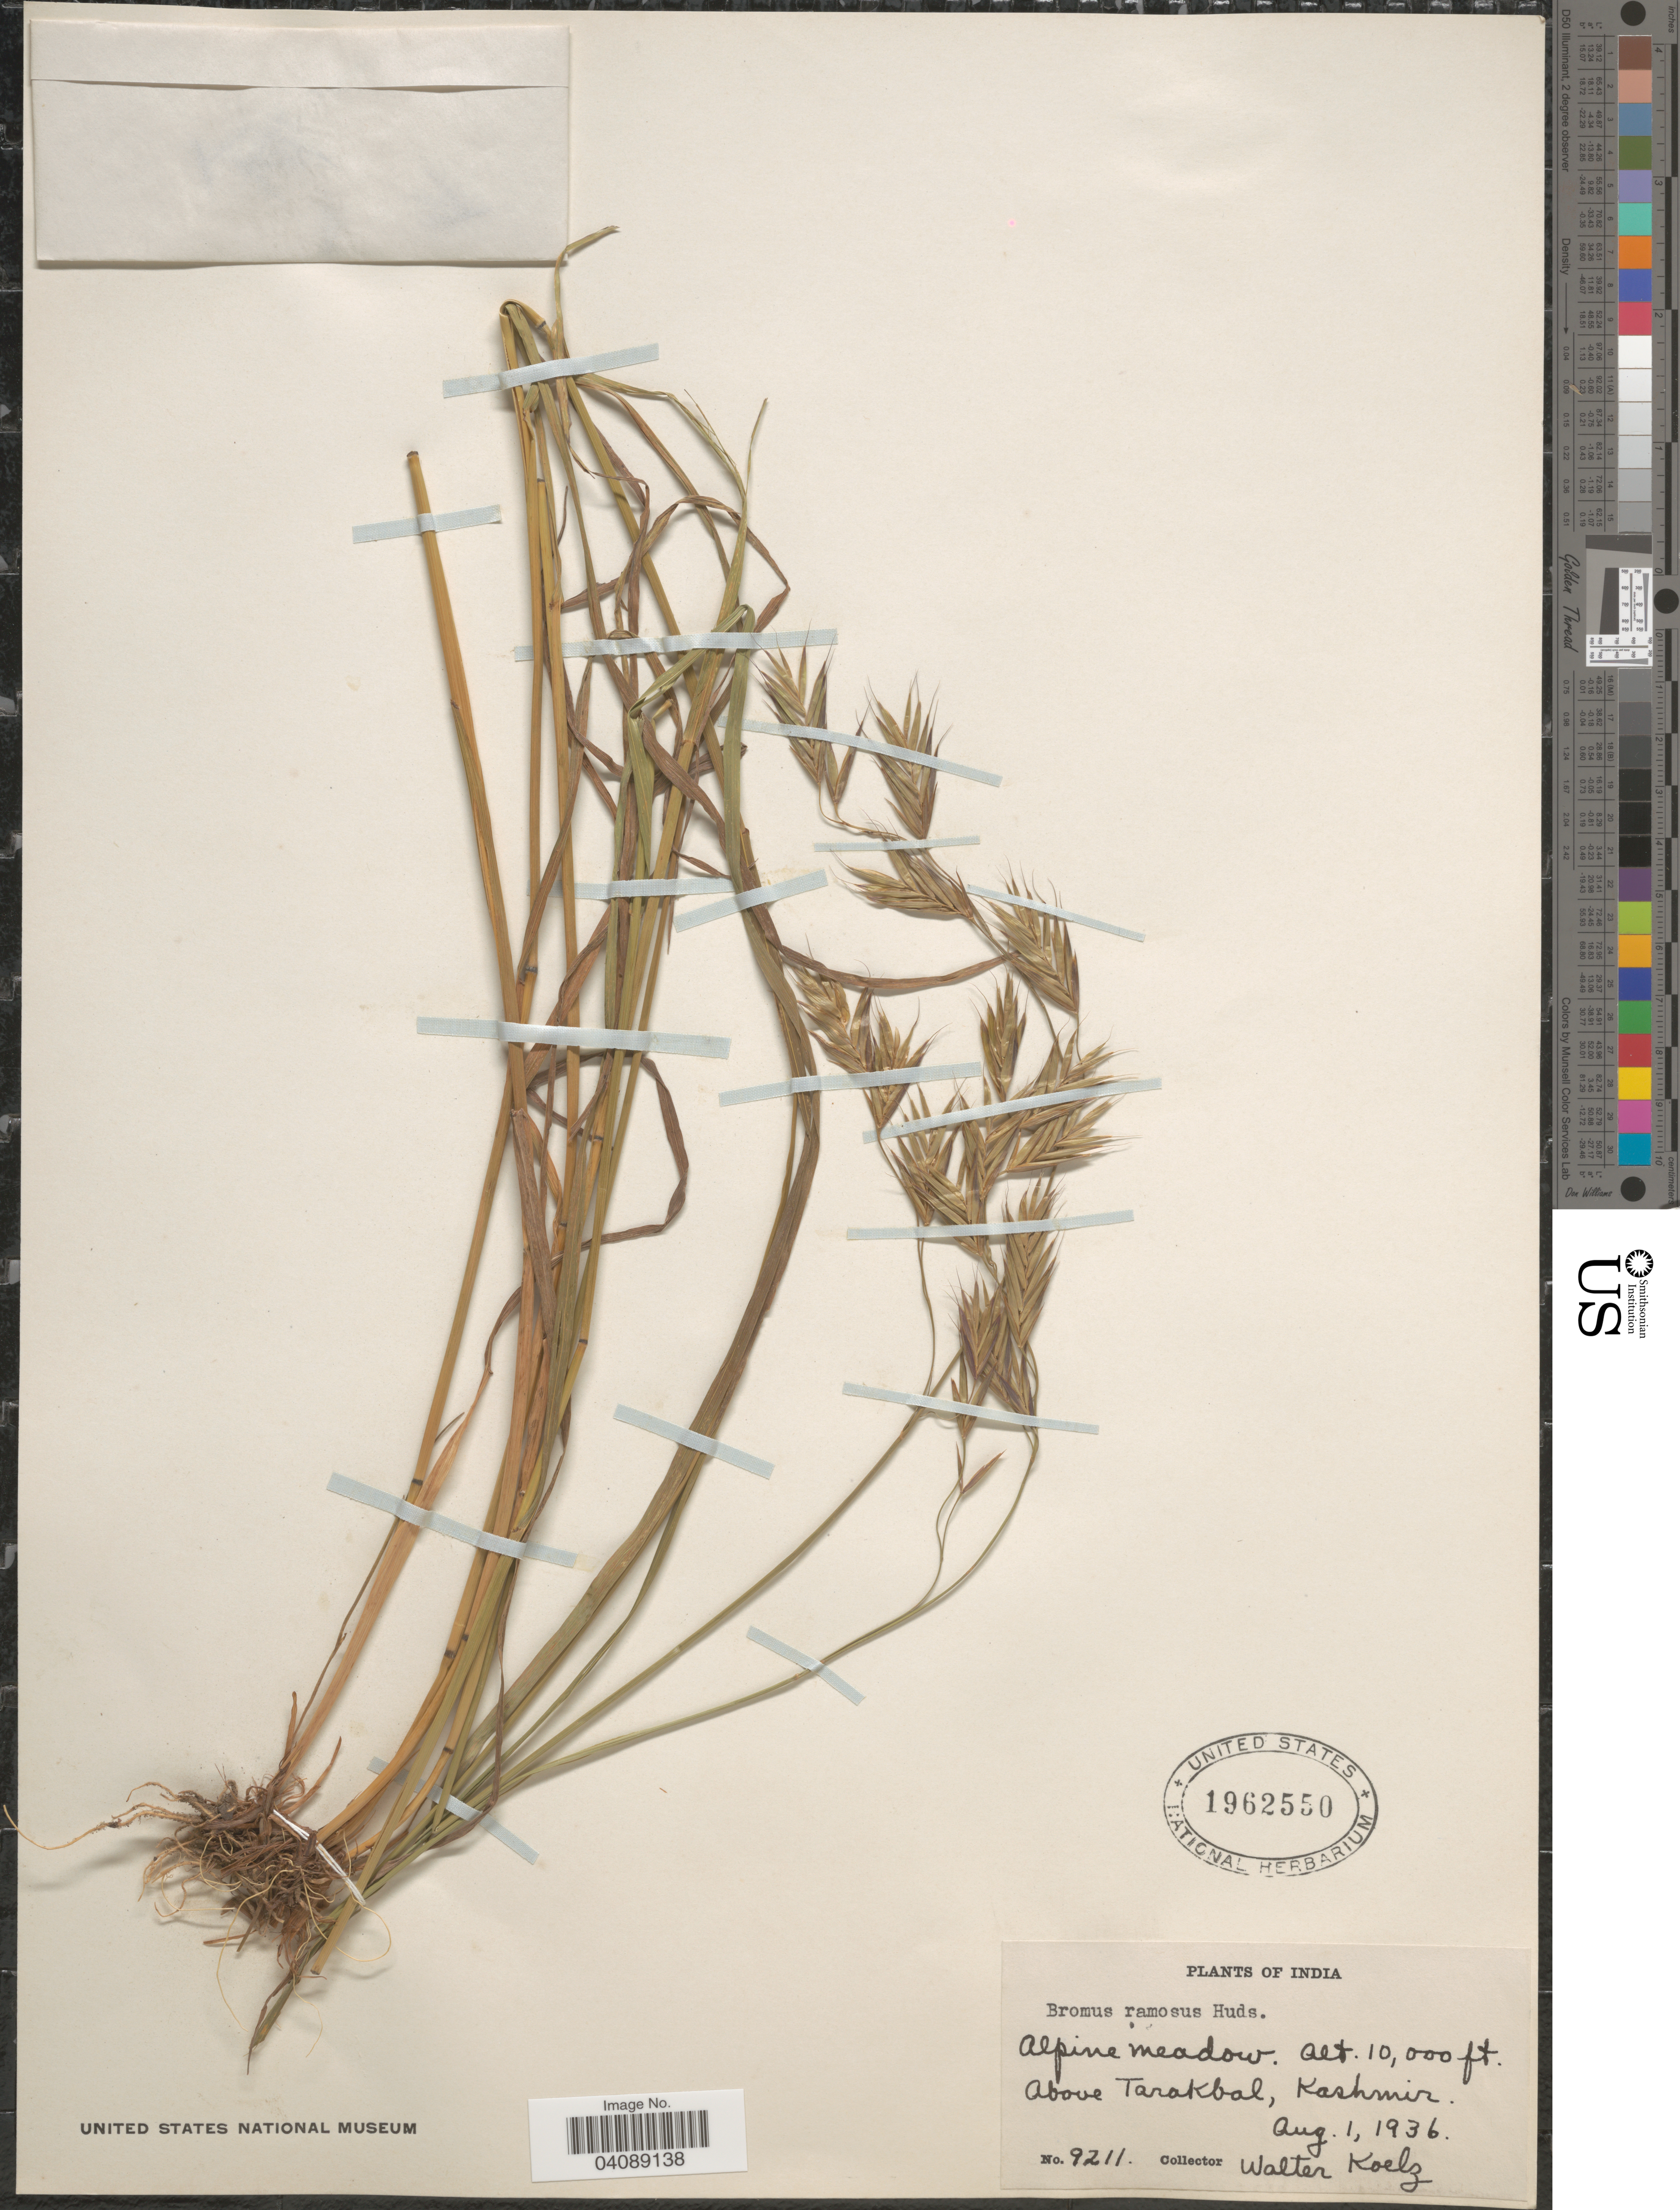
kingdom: Plantae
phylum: Tracheophyta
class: Liliopsida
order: Poales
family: Poaceae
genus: Bromus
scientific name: Bromus ramosus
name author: Huds.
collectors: W. N. Koelz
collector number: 9211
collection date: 1936-08-01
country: India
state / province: Jammu and Kashmir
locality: Alpine meadow. Above Tarakbal, Kashmir.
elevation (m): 3048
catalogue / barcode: US 1962550